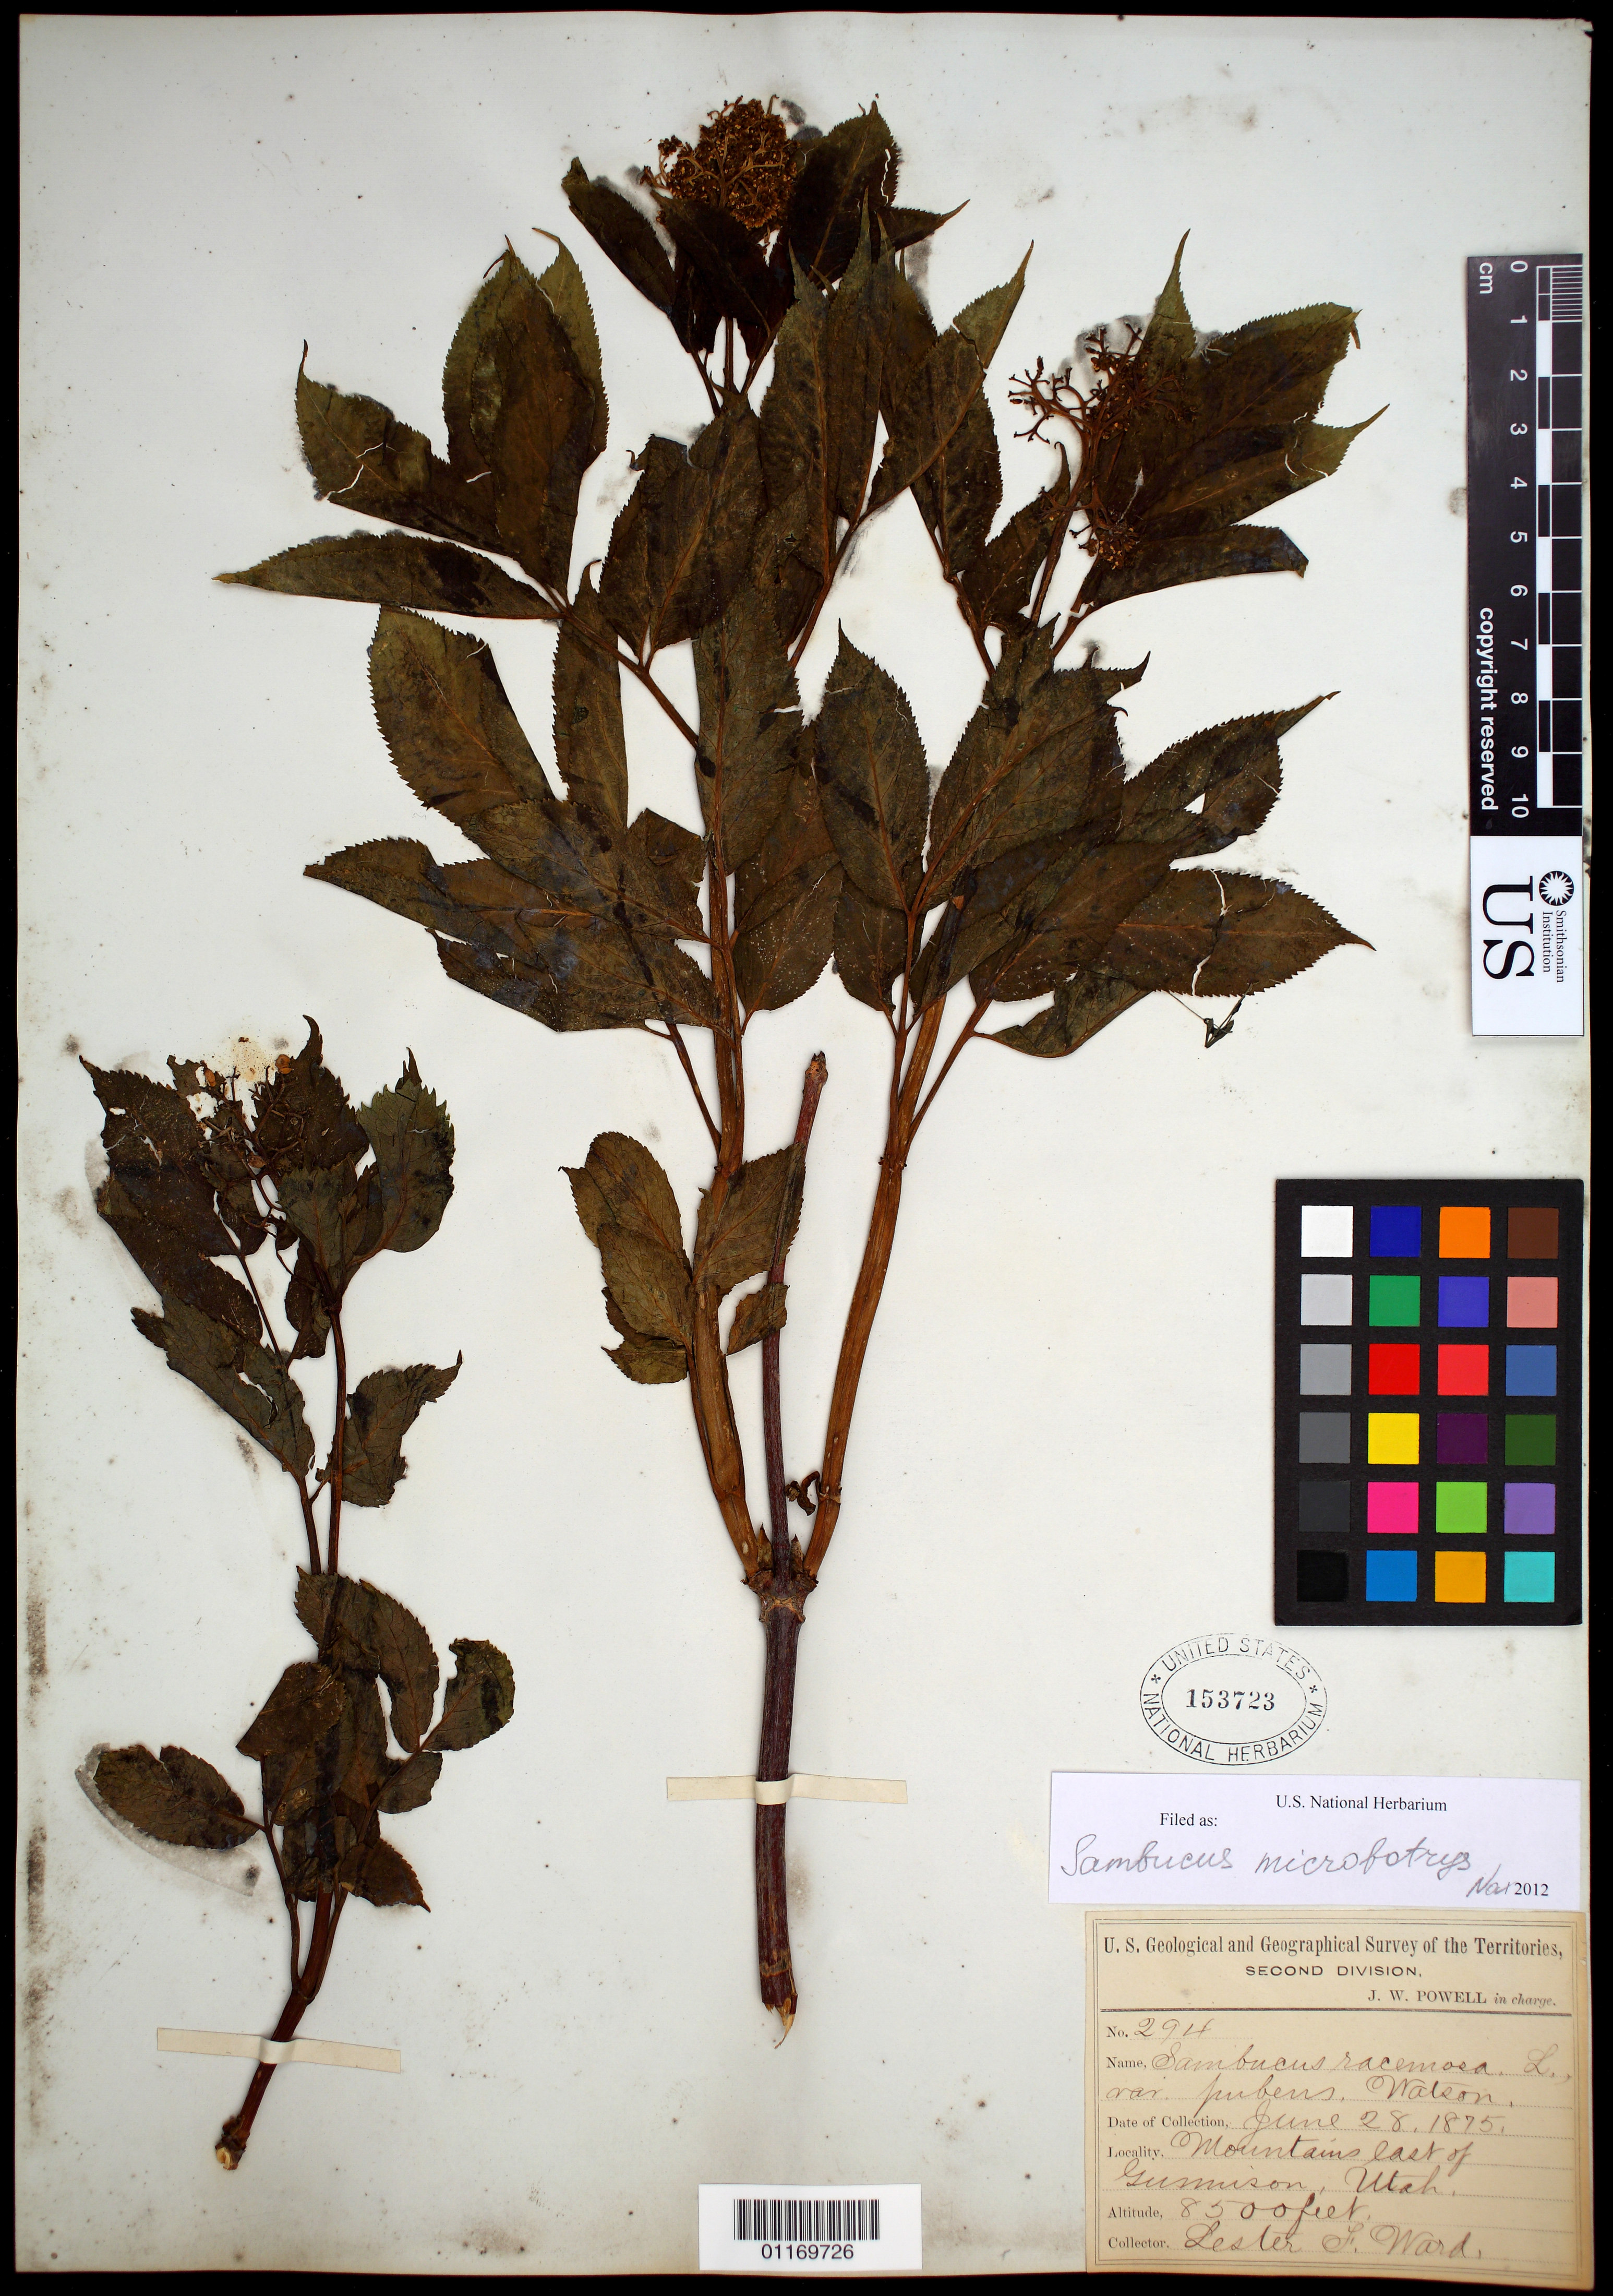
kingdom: Plantae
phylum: Tracheophyta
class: Magnoliopsida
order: Dipsacales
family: Viburnaceae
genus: Sambucus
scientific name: Sambucus microbotrys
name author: Rydb.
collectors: L. F. Ward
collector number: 294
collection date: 1875-06-28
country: United States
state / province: Utah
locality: Mountains east of Gunnison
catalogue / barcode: US 153723